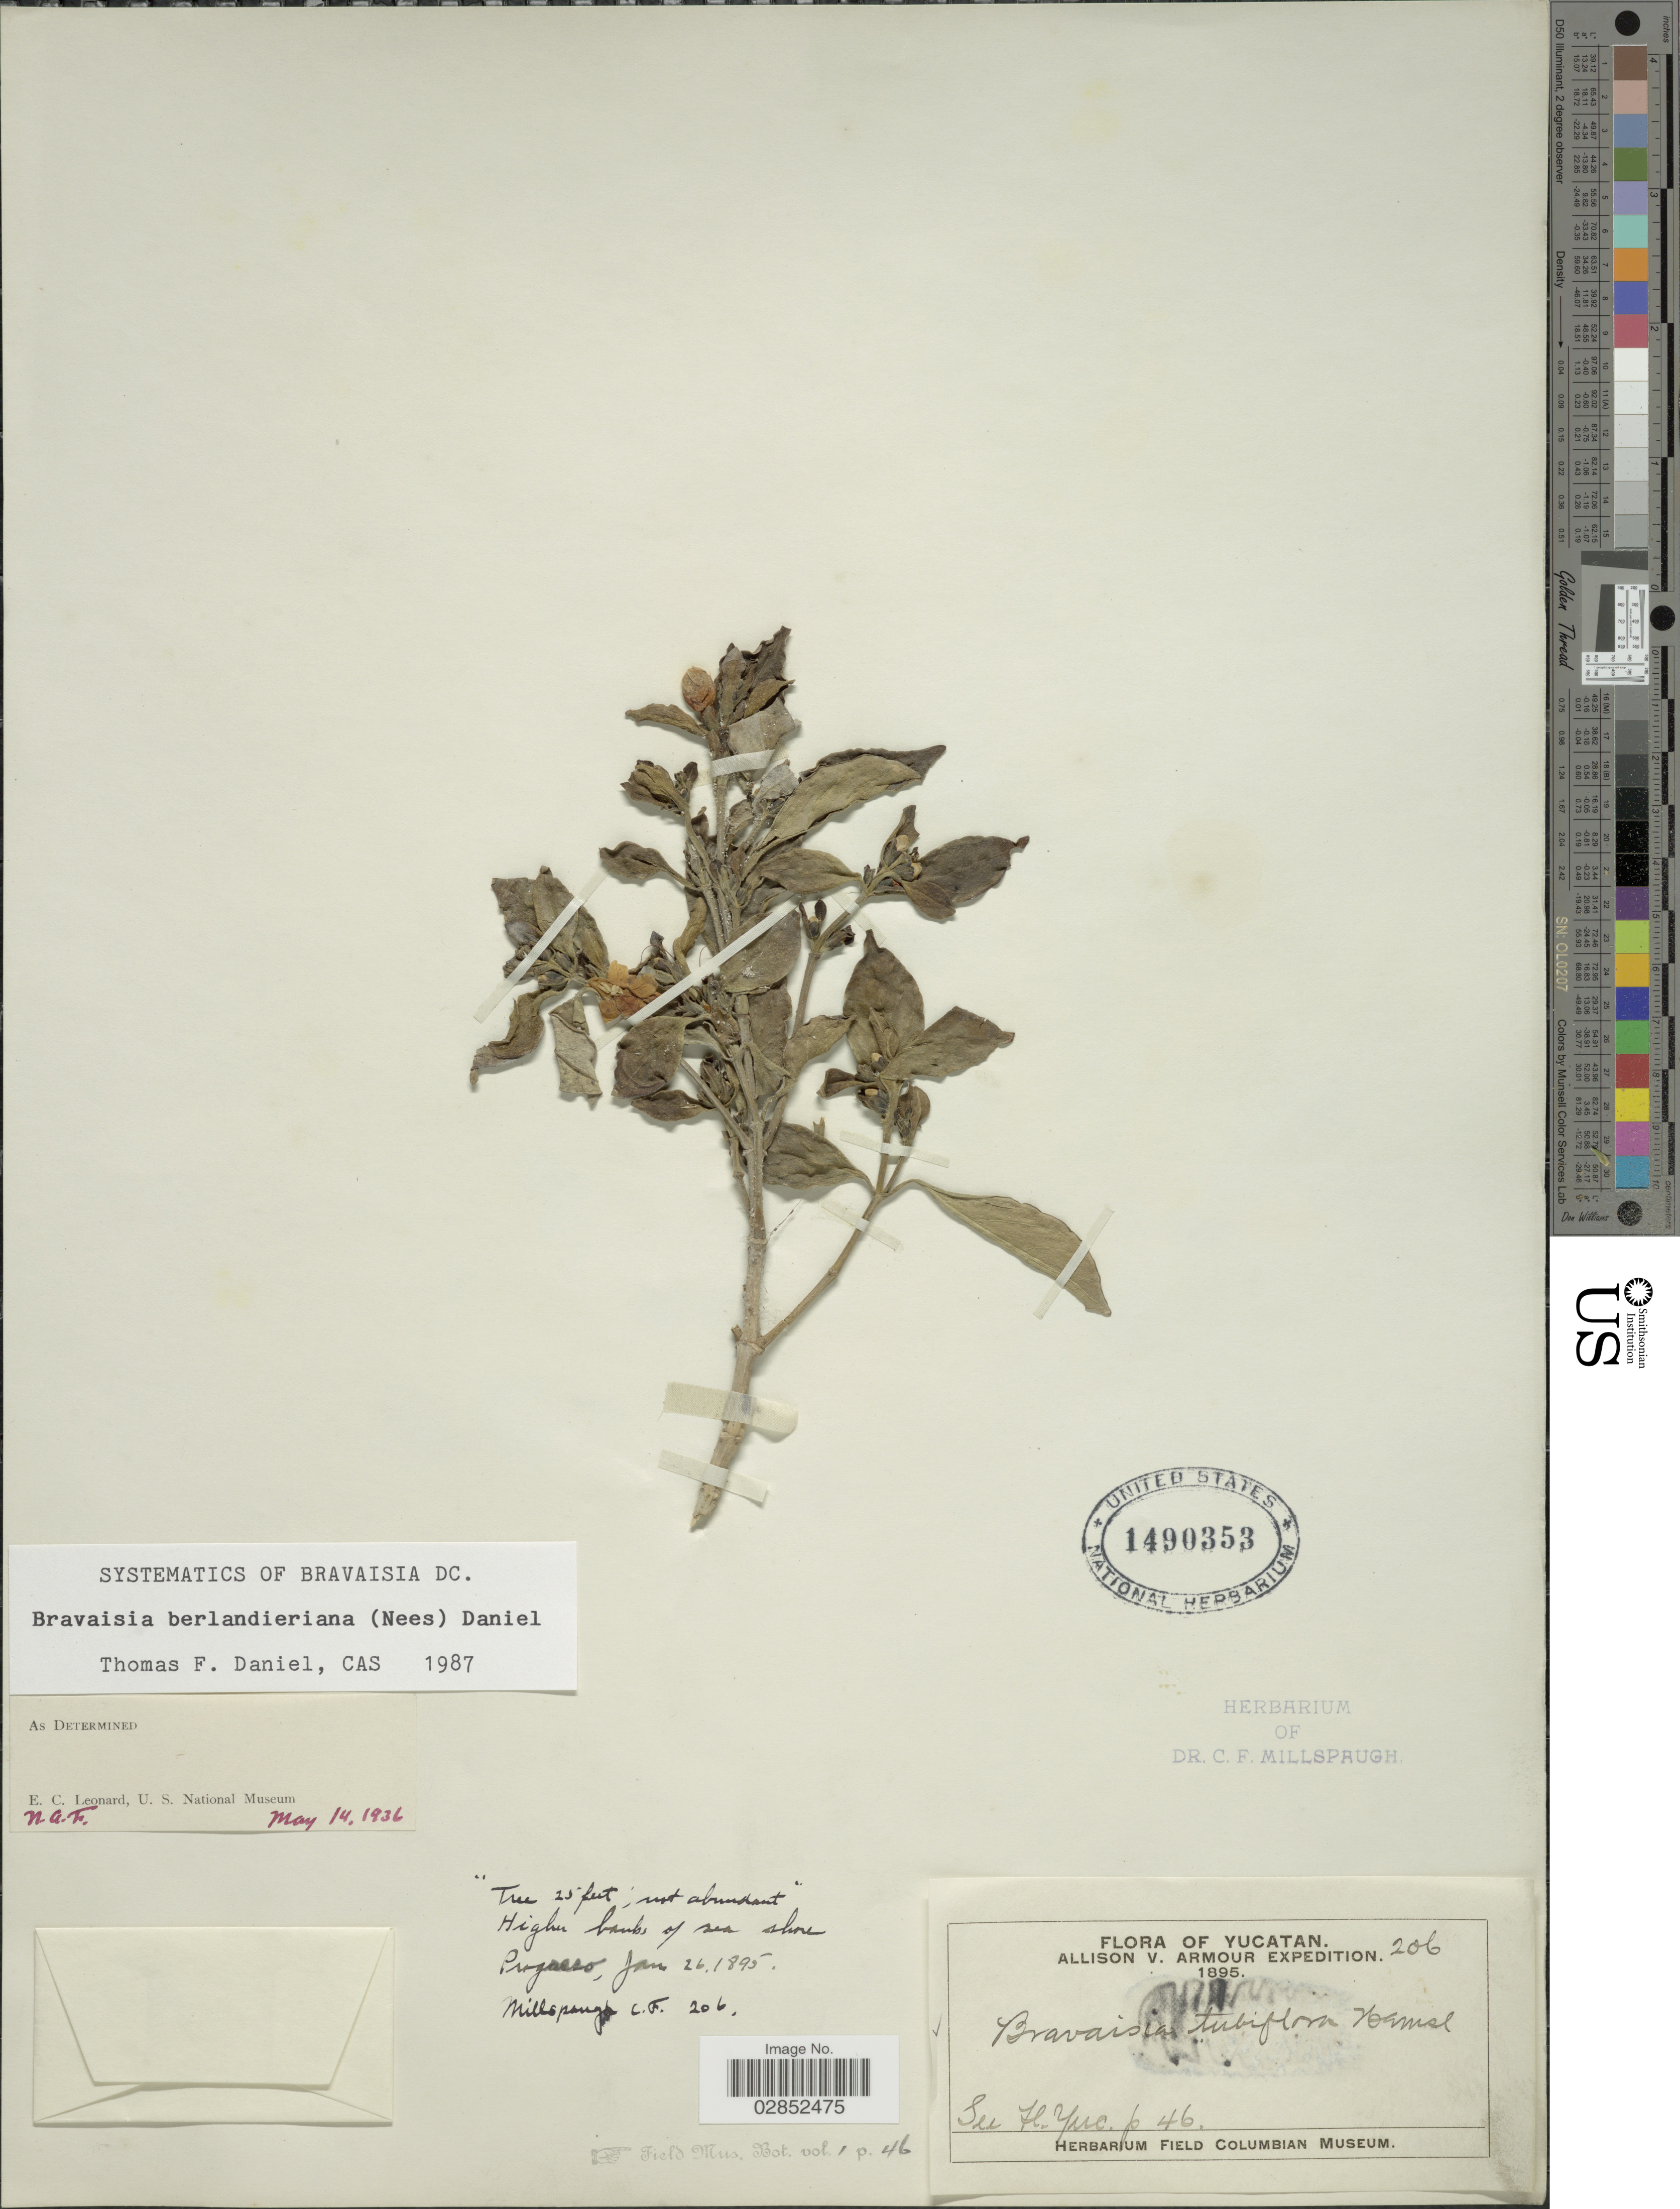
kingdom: Plantae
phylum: Tracheophyta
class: Magnoliopsida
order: Lamiales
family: Acanthaceae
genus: Bravaisia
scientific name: Bravaisia berlandieriana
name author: (Nees) T.F. Daniel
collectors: Allison V. Armour Expedition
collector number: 206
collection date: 1895-01-26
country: Mexico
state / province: Yucatán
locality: High banks of sea shore, Progreso.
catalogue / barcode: US 1490353